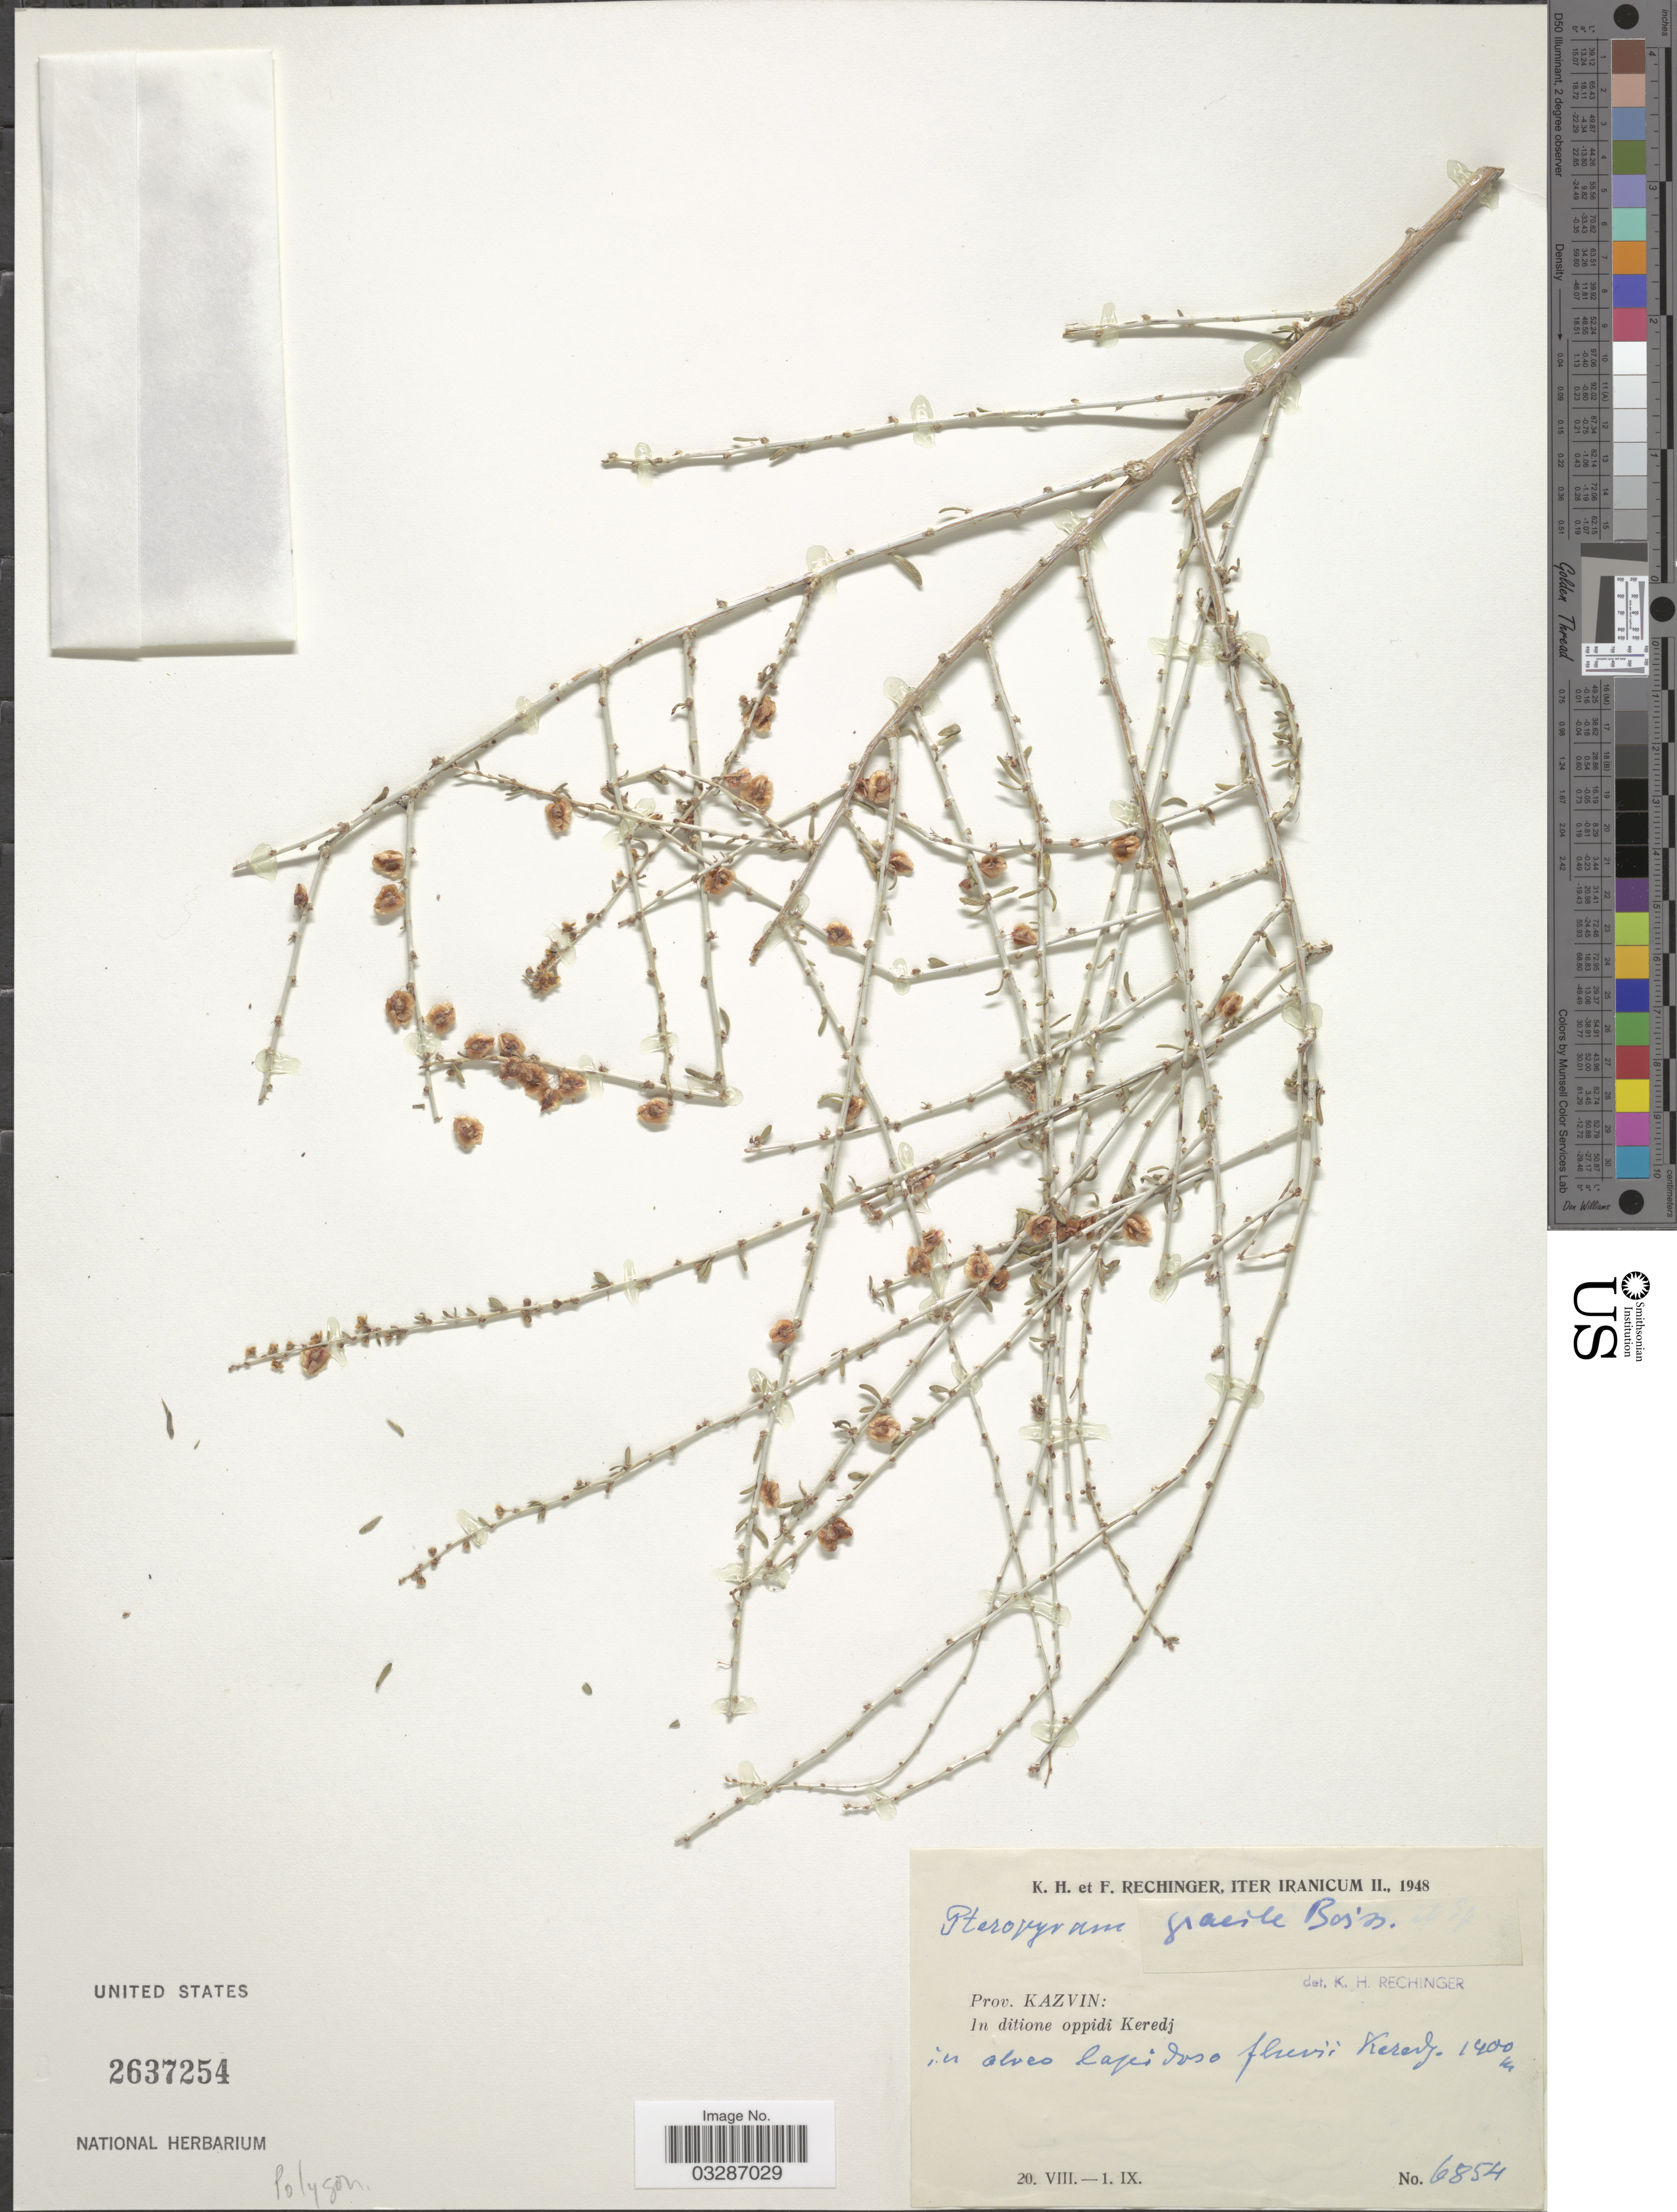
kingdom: Plantae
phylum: Tracheophyta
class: Magnoliopsida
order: Caryophyllales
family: Polygonaceae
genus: Pteropyrum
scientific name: Pteropyrum gracile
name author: Boiss.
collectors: K. H. Rechinger & F. Rechinger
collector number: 6854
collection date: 1948-08-20/1948-09-01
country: Iran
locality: Prov. Kazvin: In ditione oppidi Keredj, in alveo lapidoso fluvii Keredj.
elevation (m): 1400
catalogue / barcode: US 2637254